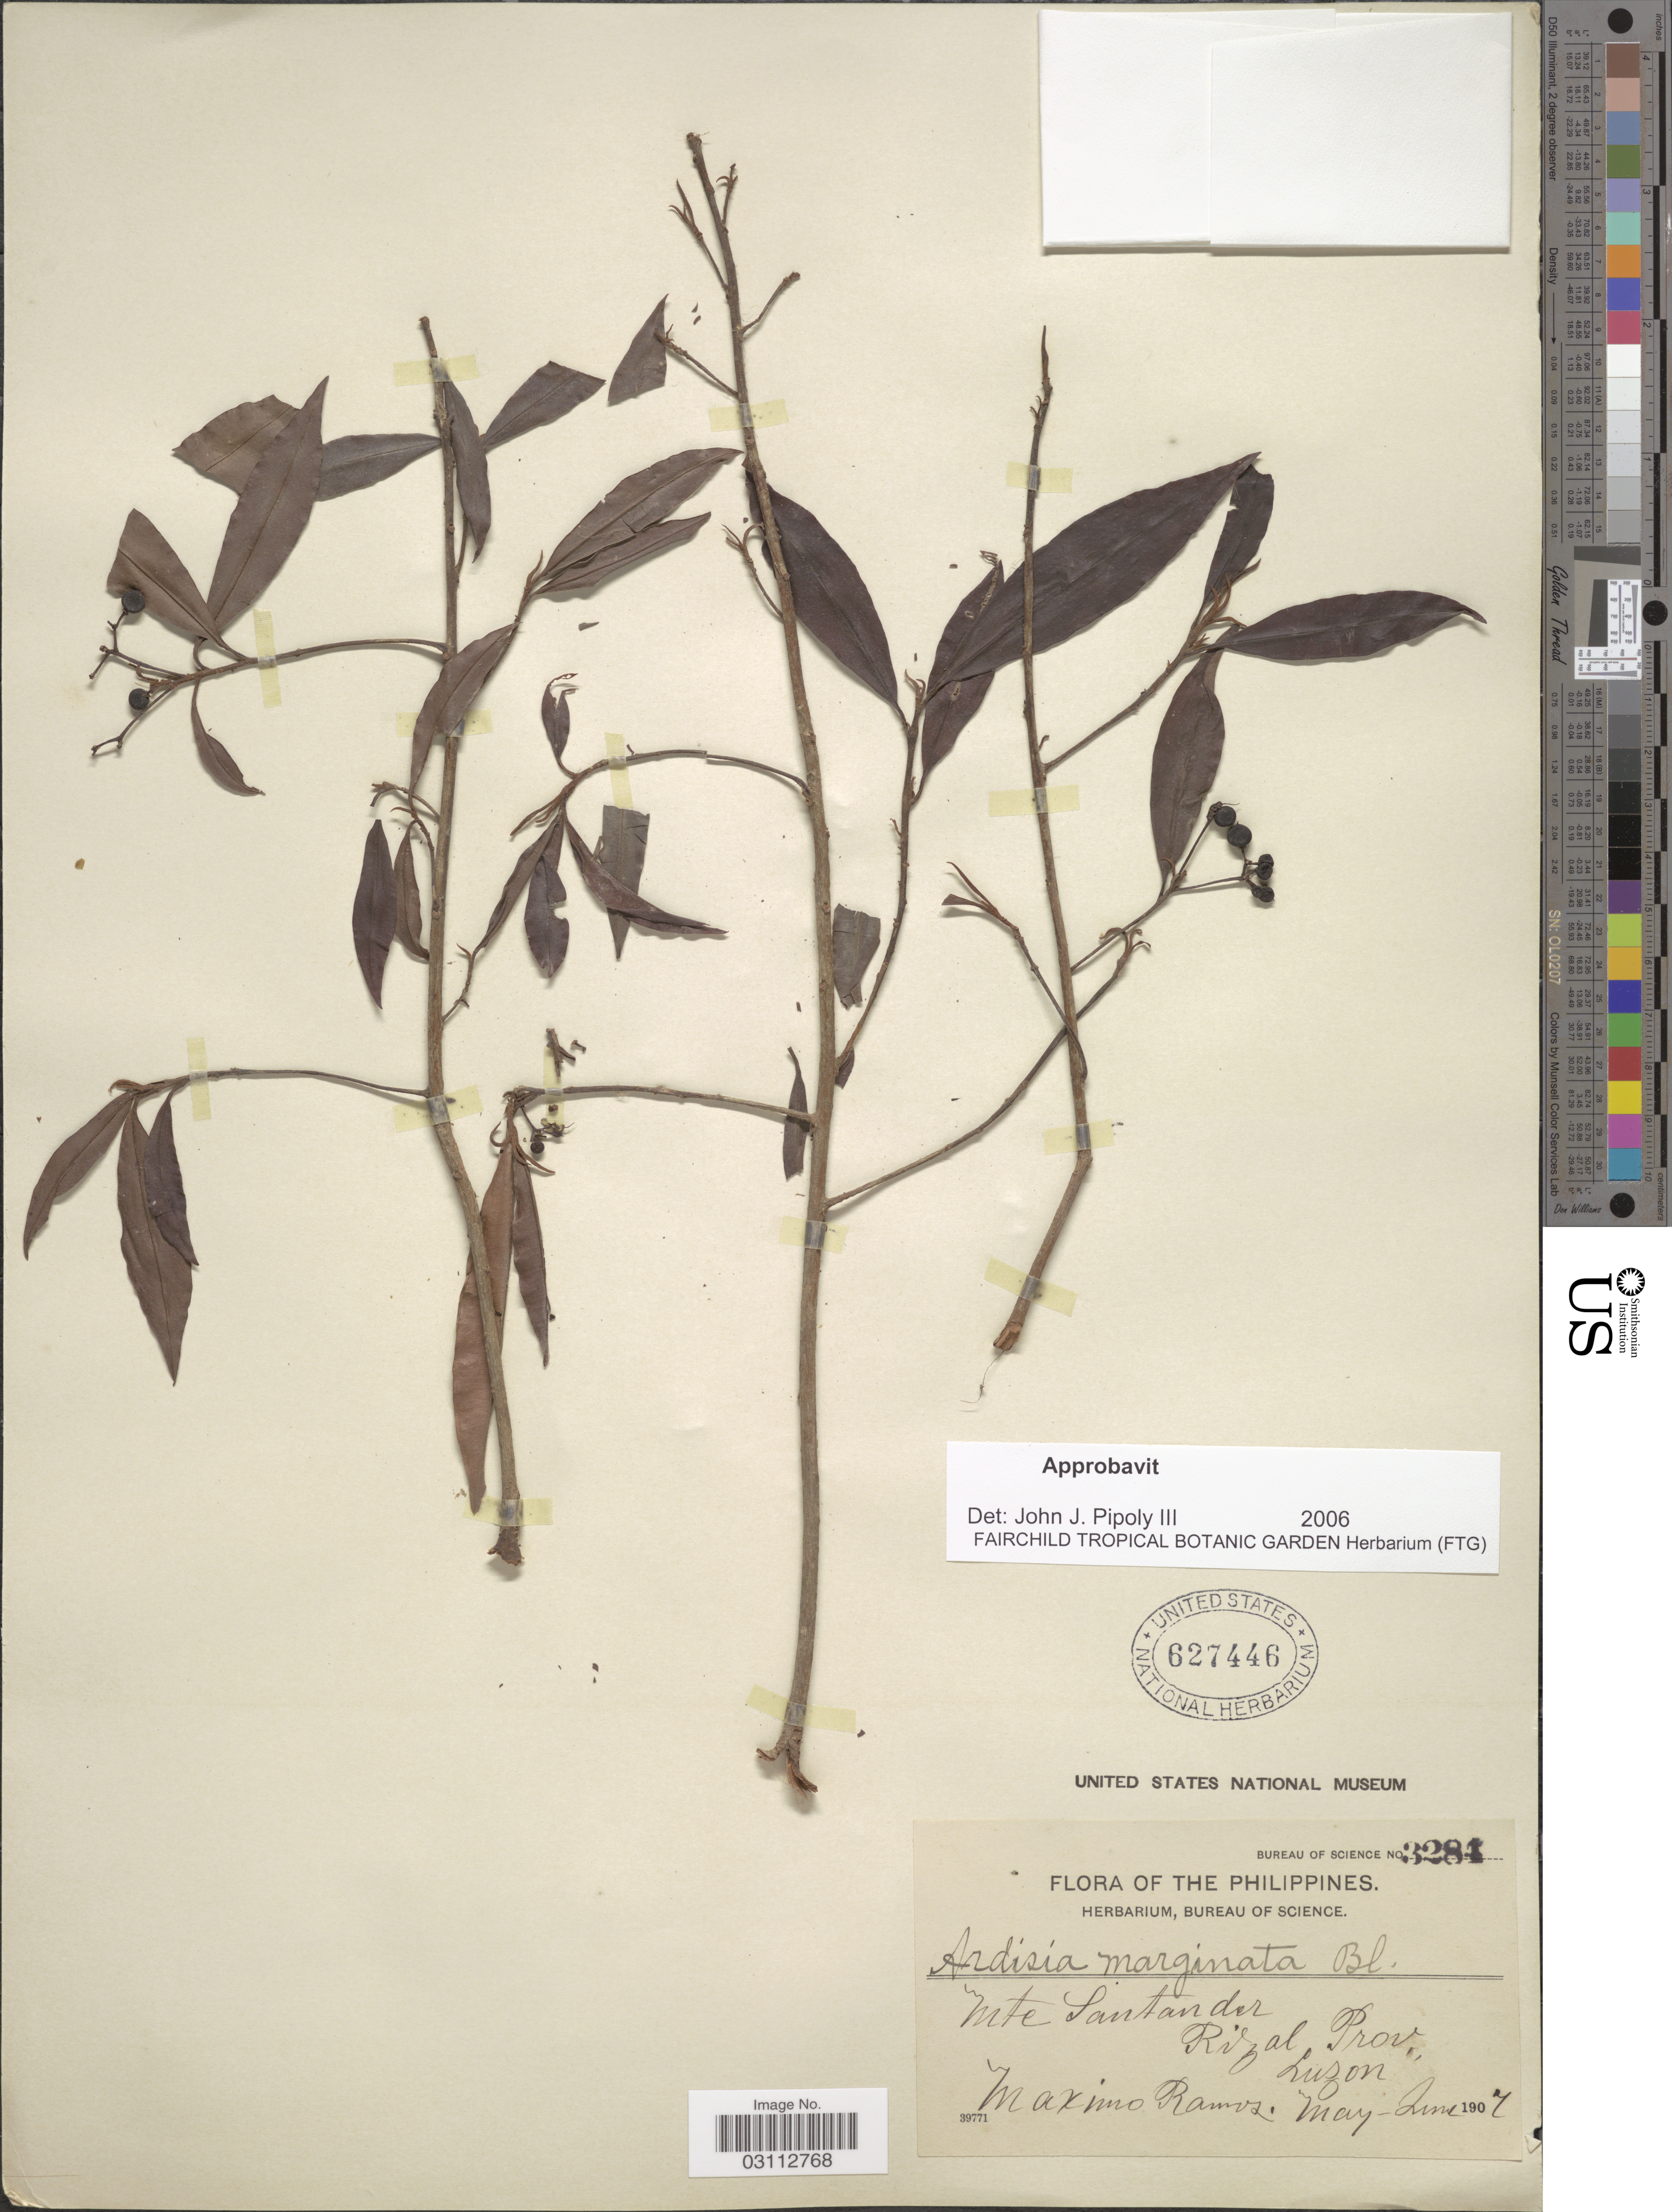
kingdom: Plantae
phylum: Tracheophyta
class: Magnoliopsida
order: Ericales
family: Primulaceae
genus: Ardisia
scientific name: Ardisia marginata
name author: Blume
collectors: M. Ramos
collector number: Bureau of science 3284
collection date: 1907-05/1907-06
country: Philippines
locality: Mte Santander, Rizal Prov., Luzon.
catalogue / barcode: US 627446